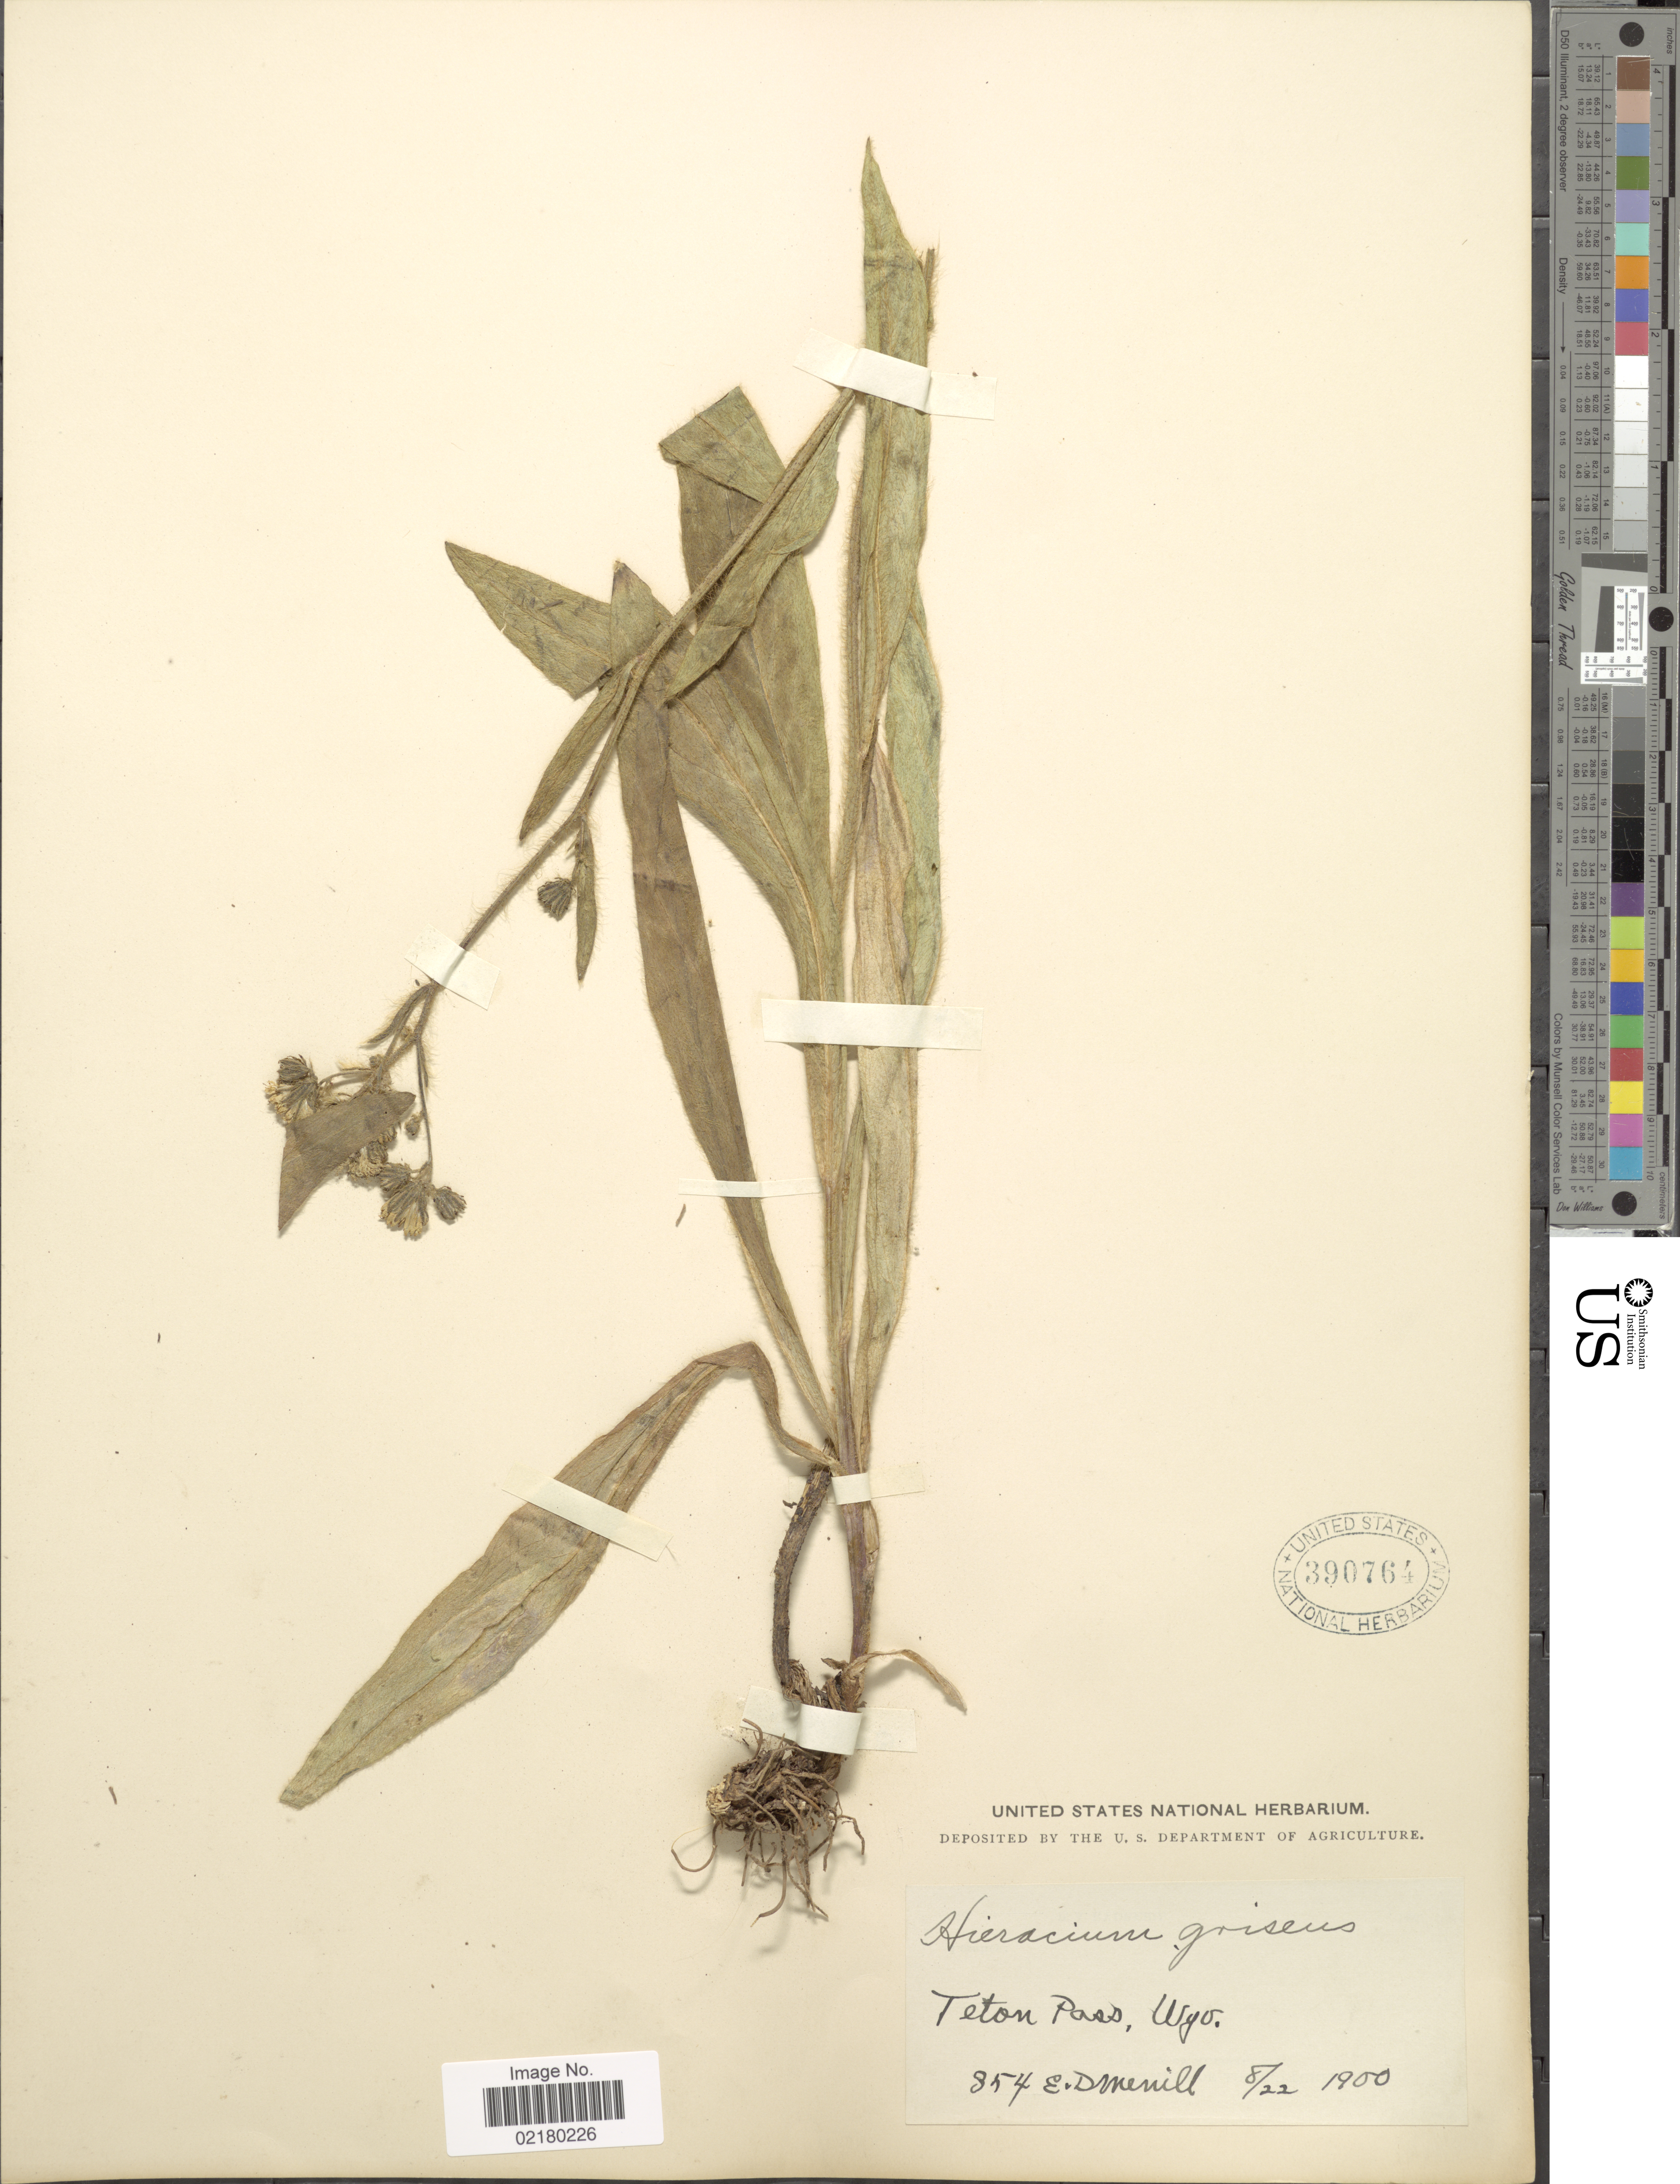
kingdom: Plantae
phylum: Tracheophyta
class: Magnoliopsida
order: Asterales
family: Asteraceae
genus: Hieracium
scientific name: Hieracium griseum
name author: Rydb.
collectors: E. D. Merrill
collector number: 354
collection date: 1900-08-22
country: United States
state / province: Wyoming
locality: Teton Pass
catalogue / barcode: US 390764